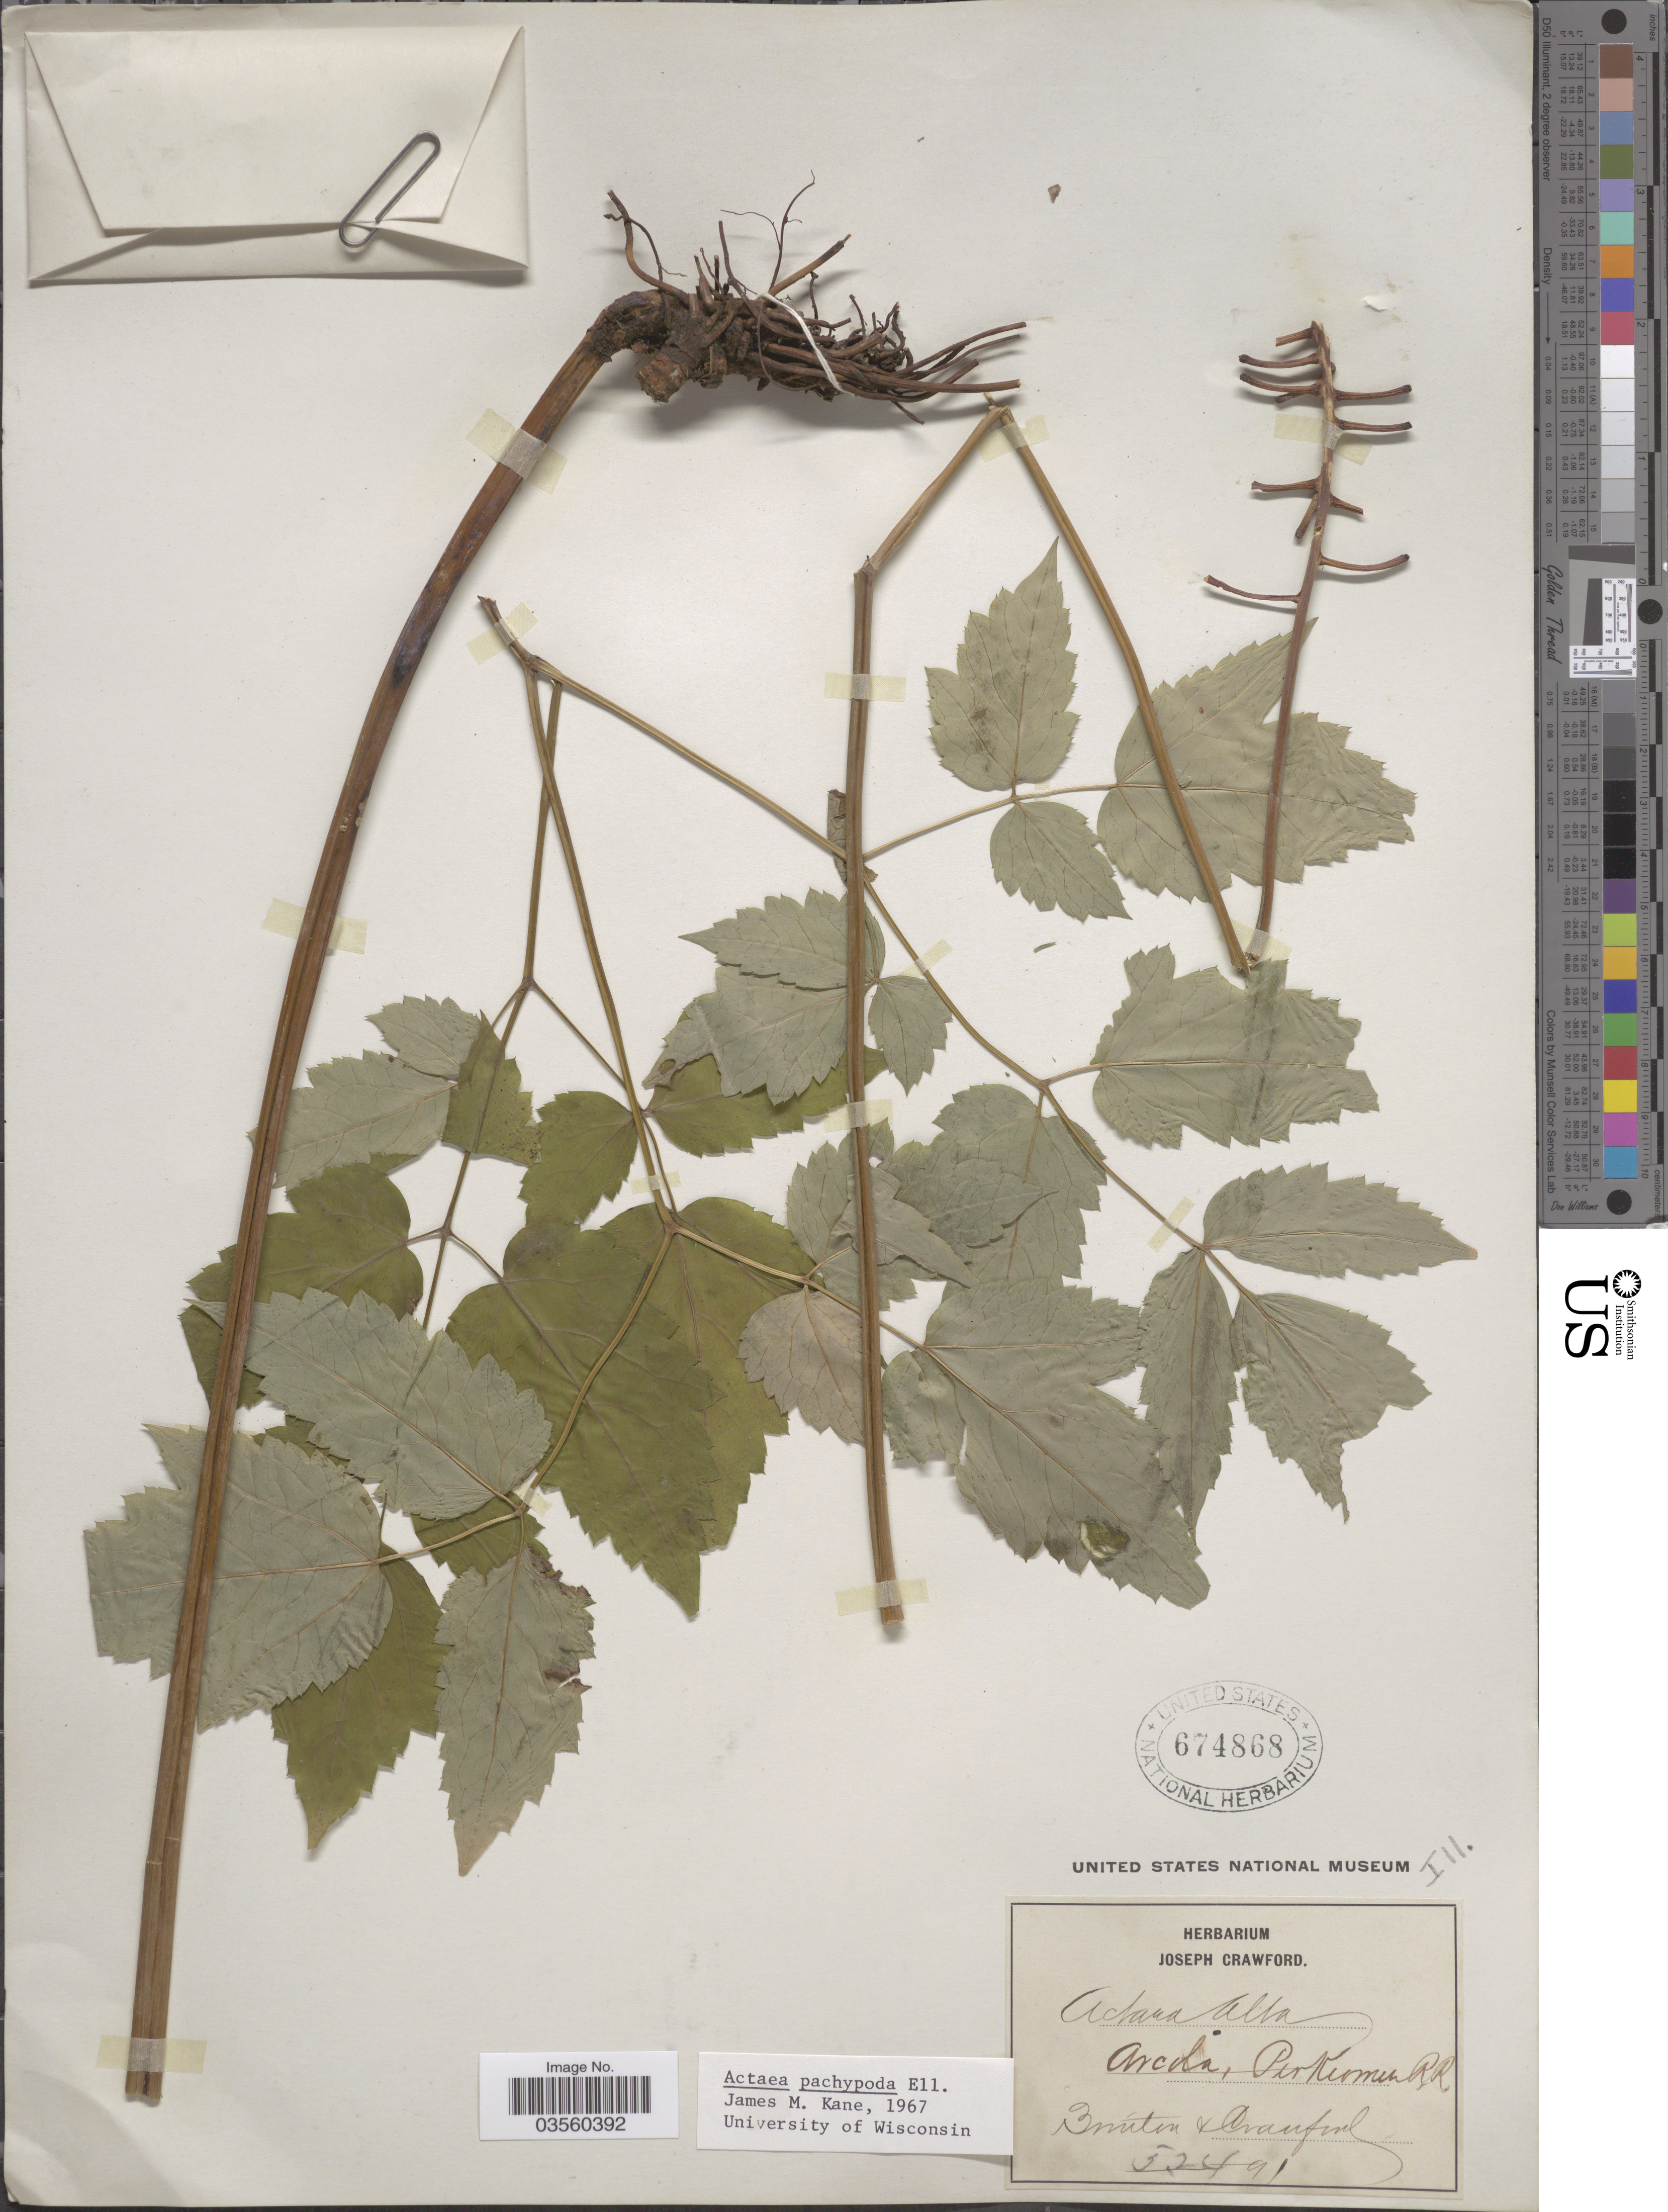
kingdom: Plantae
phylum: Tracheophyta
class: Magnoliopsida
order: Ranunculales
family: Ranunculaceae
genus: Actaea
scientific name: Actaea pachypoda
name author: Elliott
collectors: Britten & J. Crawford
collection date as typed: Transcribed d/m/y: 24/5/91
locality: Arcola, Perkimern R.R. [interpreted]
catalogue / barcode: US 674868